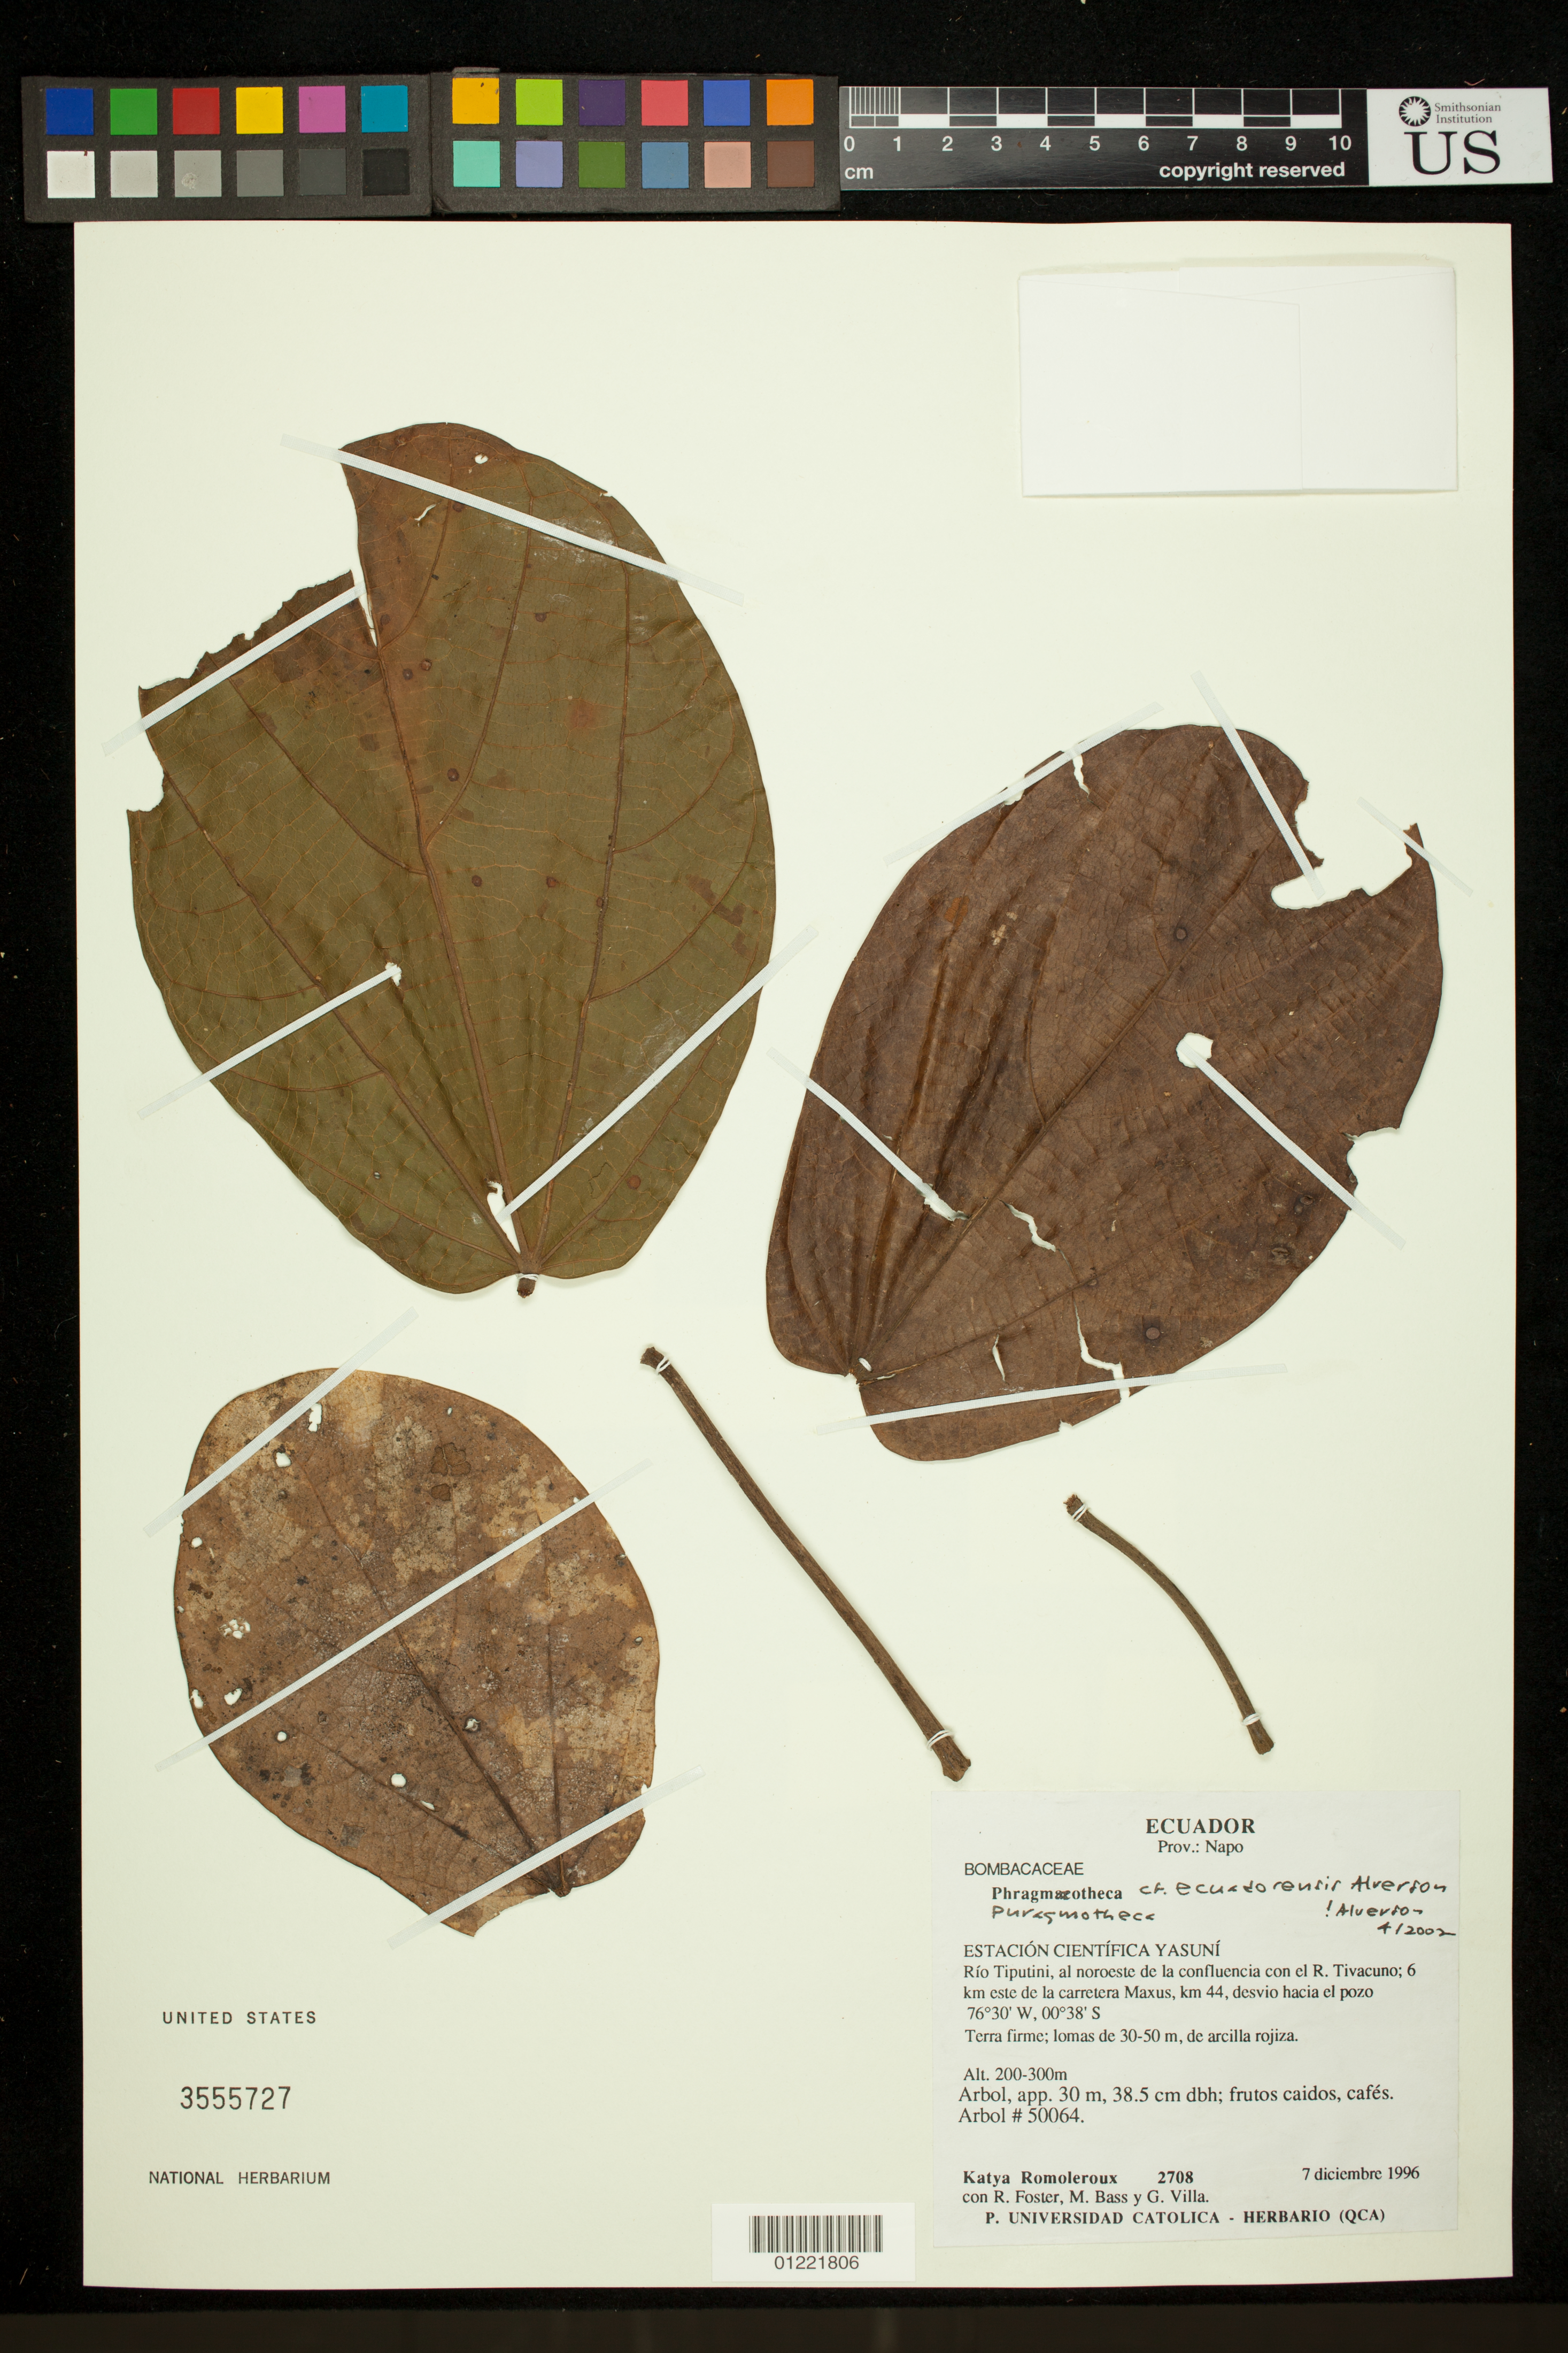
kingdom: Plantae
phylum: Tracheophyta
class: Magnoliopsida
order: Malvales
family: Malvaceae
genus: Phragmotheca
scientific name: Phragmotheca ecuadorensis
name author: W.S. Alverson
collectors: K. Romoleroux, R. Foster, M. Bass & G. Villa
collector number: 2708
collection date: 1996-12-07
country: Ecuador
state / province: Orellana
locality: Estacion Cientifica Yasuni. Rio Tiputini, al noroeste de la confluencia con el R. Tivacuno; 6 km este de la carretera Maxus, km 44 desvio hacia el pozo. Prov. Napo.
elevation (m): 200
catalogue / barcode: US 3555727